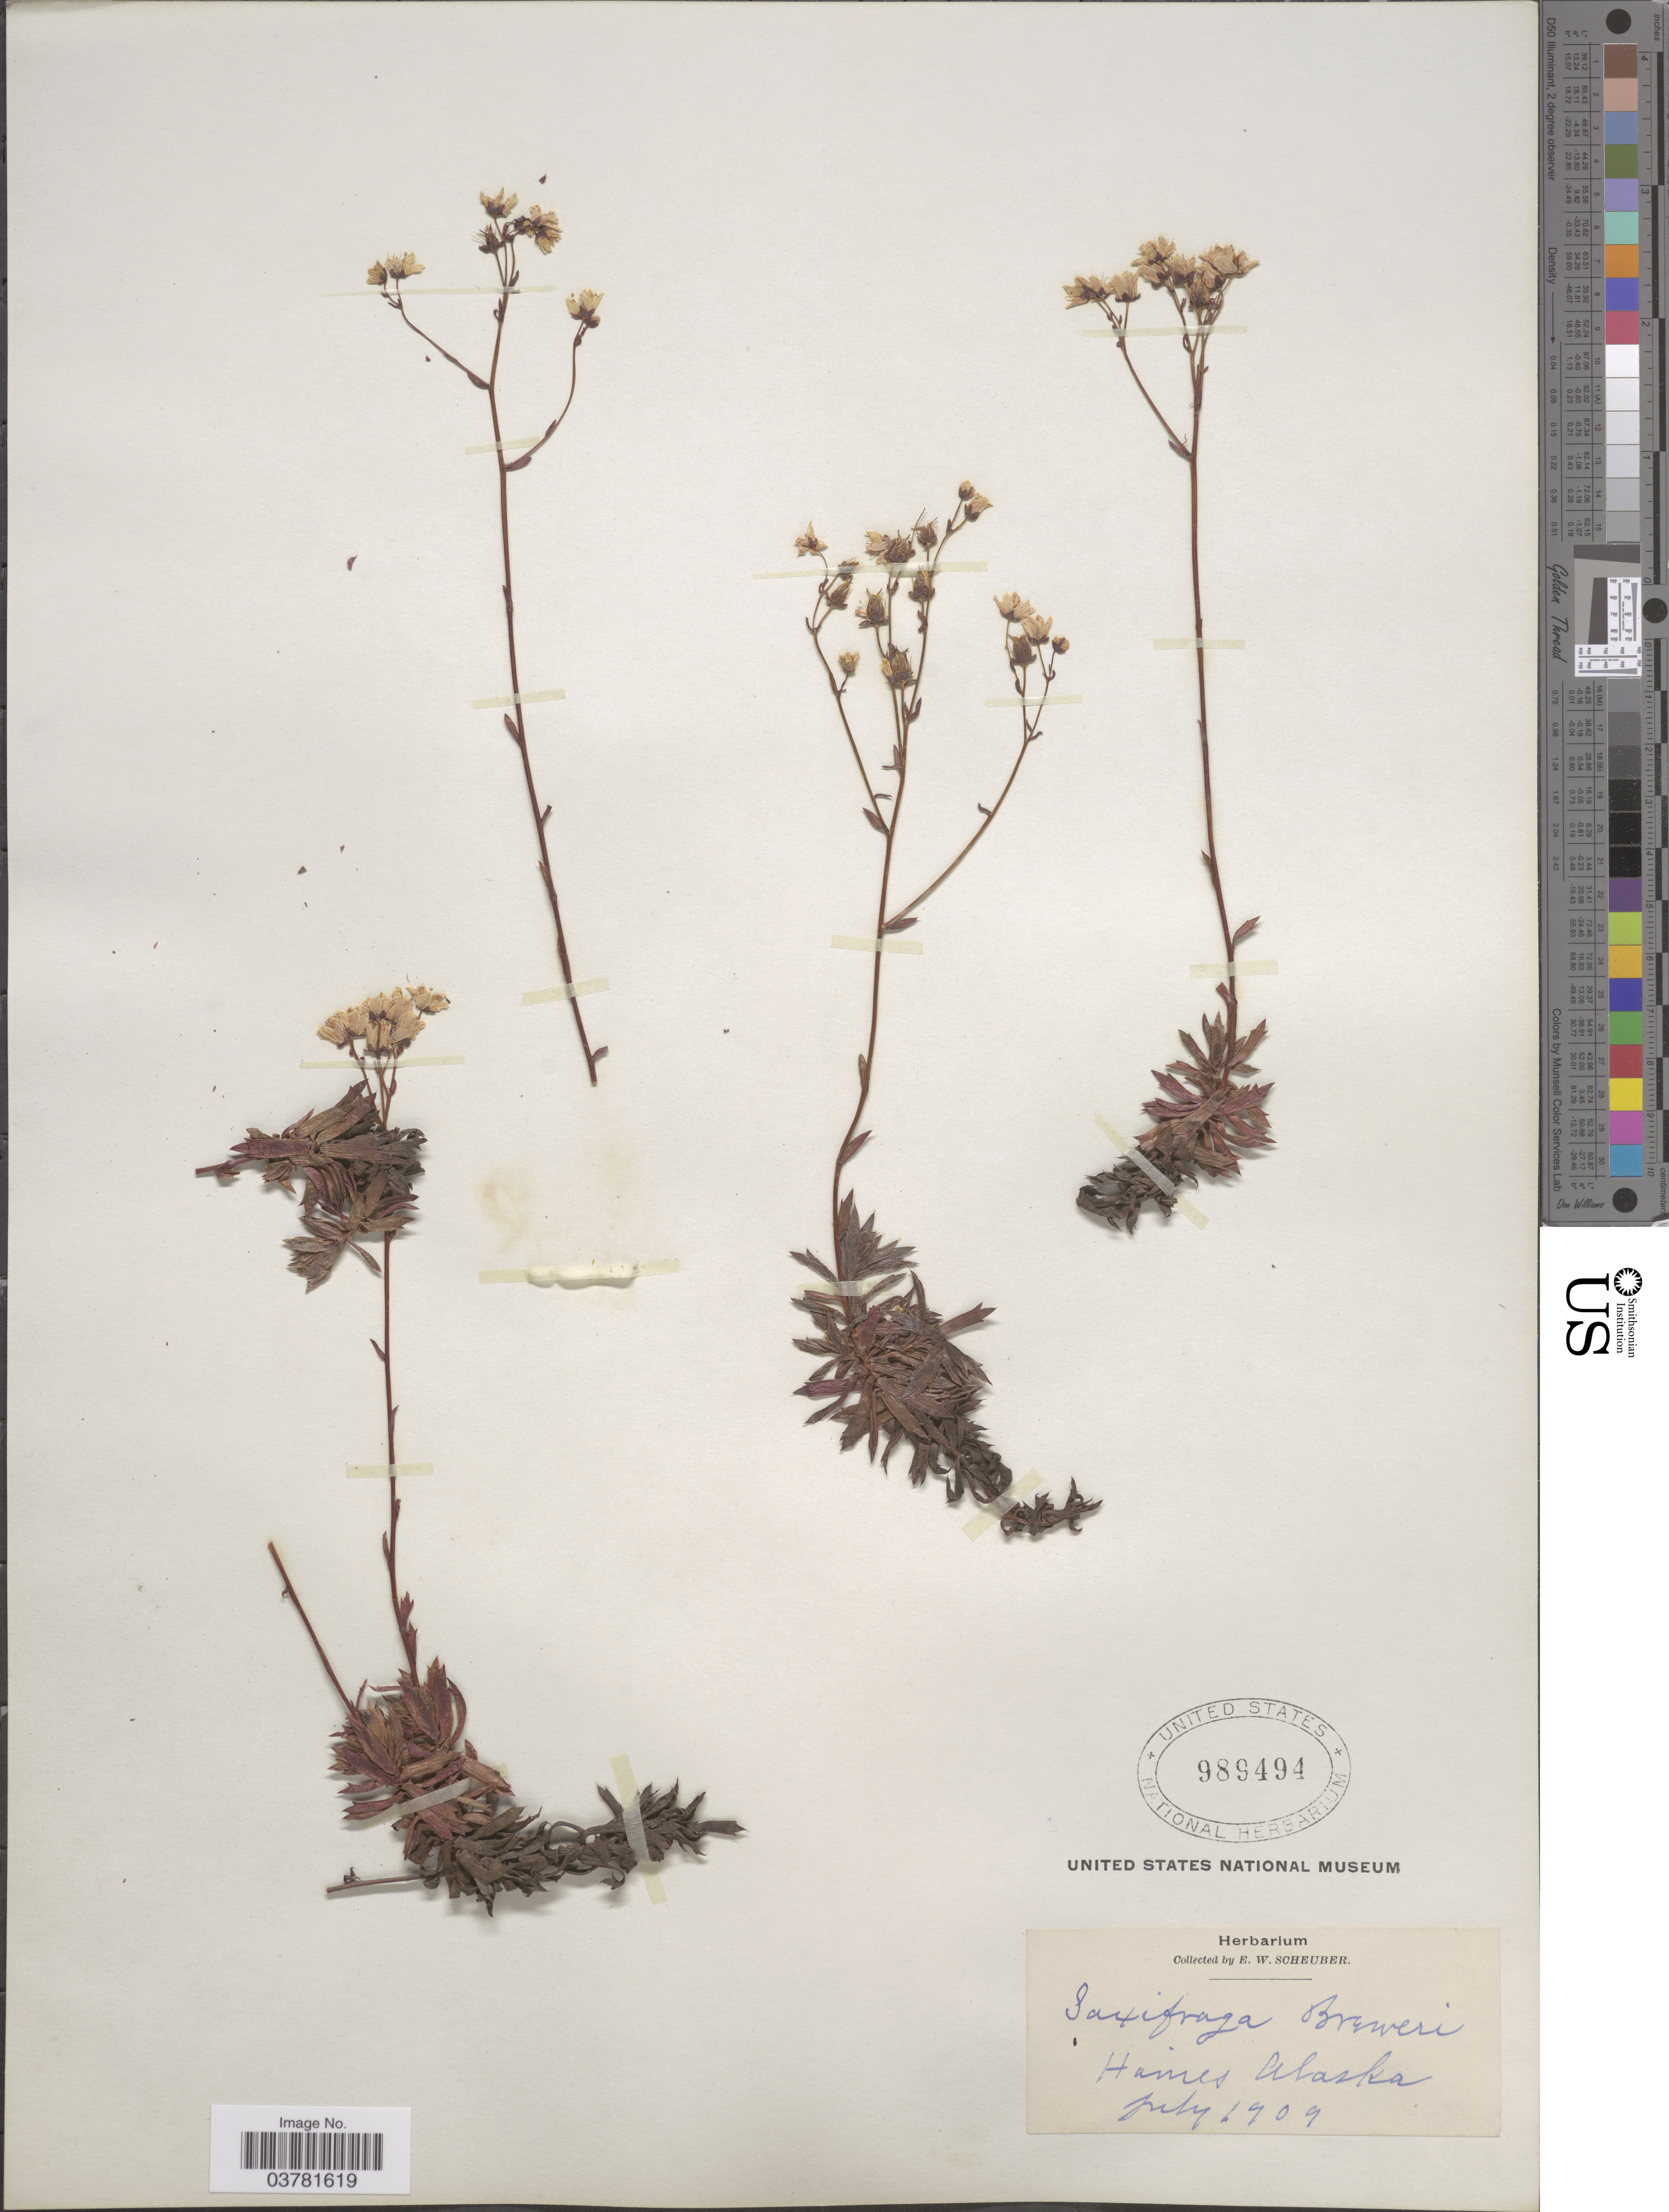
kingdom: Plantae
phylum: Tracheophyta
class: Magnoliopsida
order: Saxifragales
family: Saxifragaceae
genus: Saxifraga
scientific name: Saxifraga tricuspidata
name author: Rottb.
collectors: E. Scheuber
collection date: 1909-07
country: United States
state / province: Alaska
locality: Haines.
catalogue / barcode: US 989494